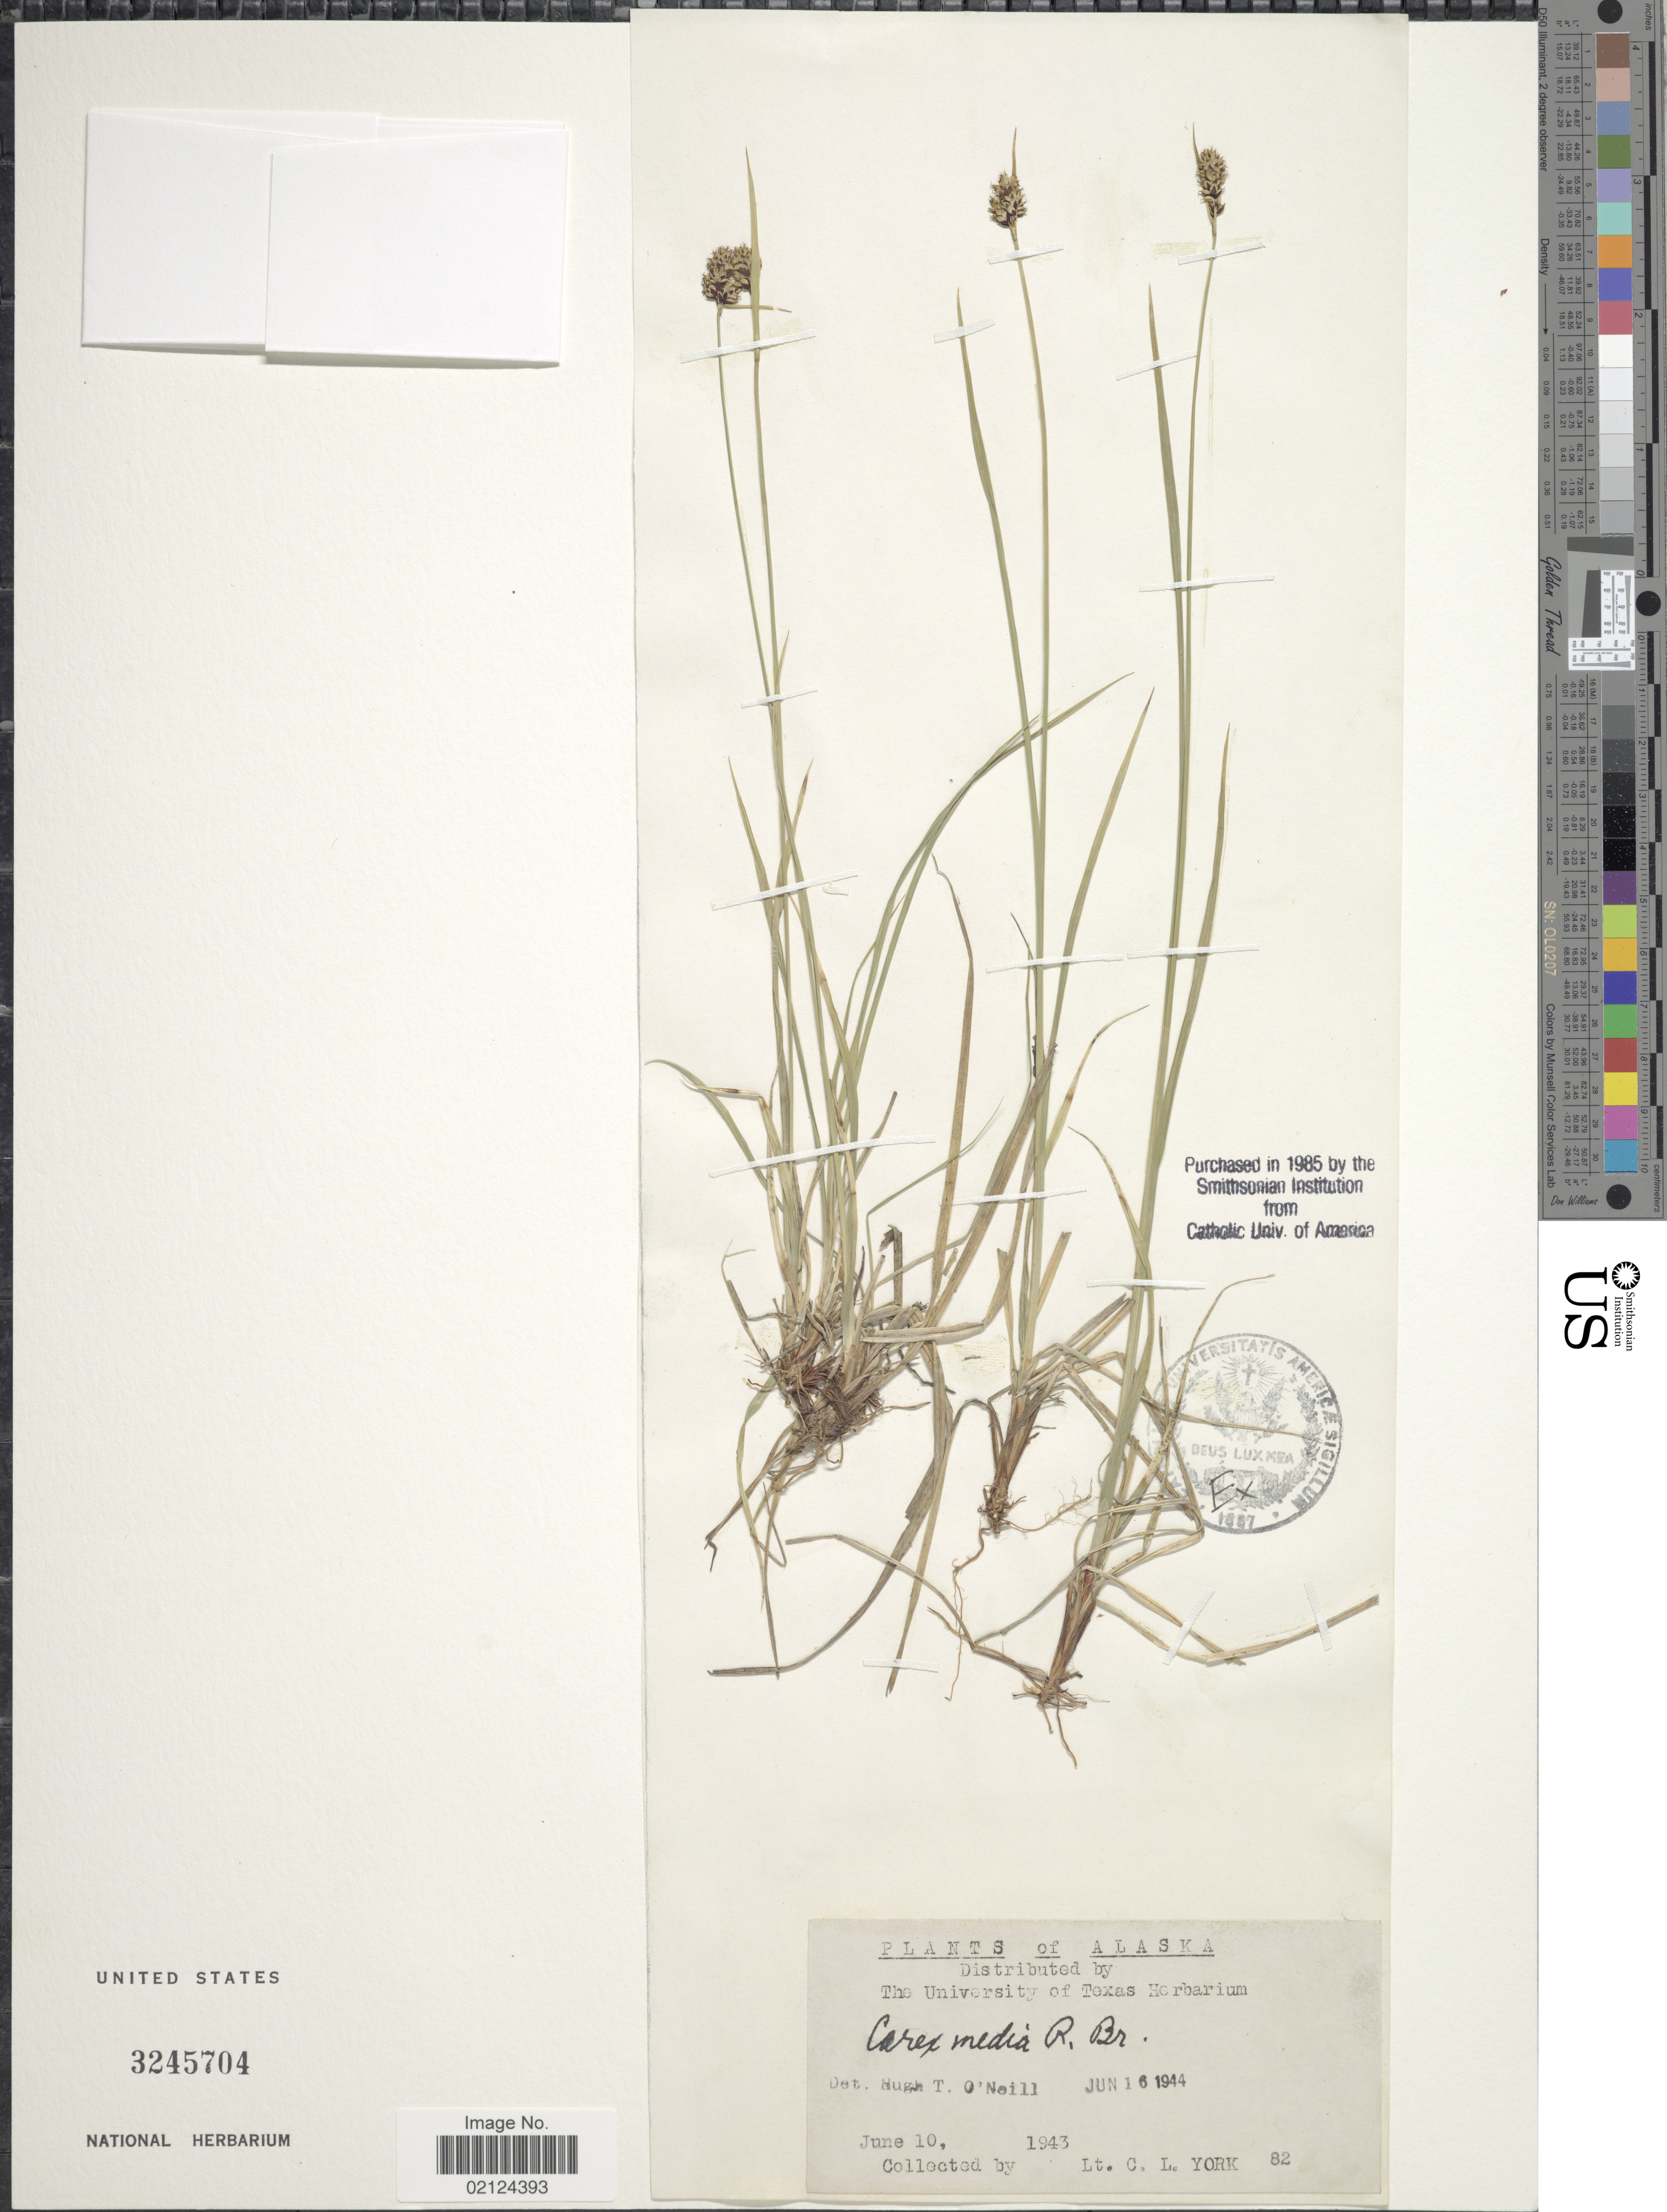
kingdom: Plantae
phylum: Tracheophyta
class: Liliopsida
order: Poales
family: Cyperaceae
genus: Carex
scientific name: Carex media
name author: R. Br.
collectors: C. L. York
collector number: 82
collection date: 1943-06-10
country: United States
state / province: Alaska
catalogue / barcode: US 3245704